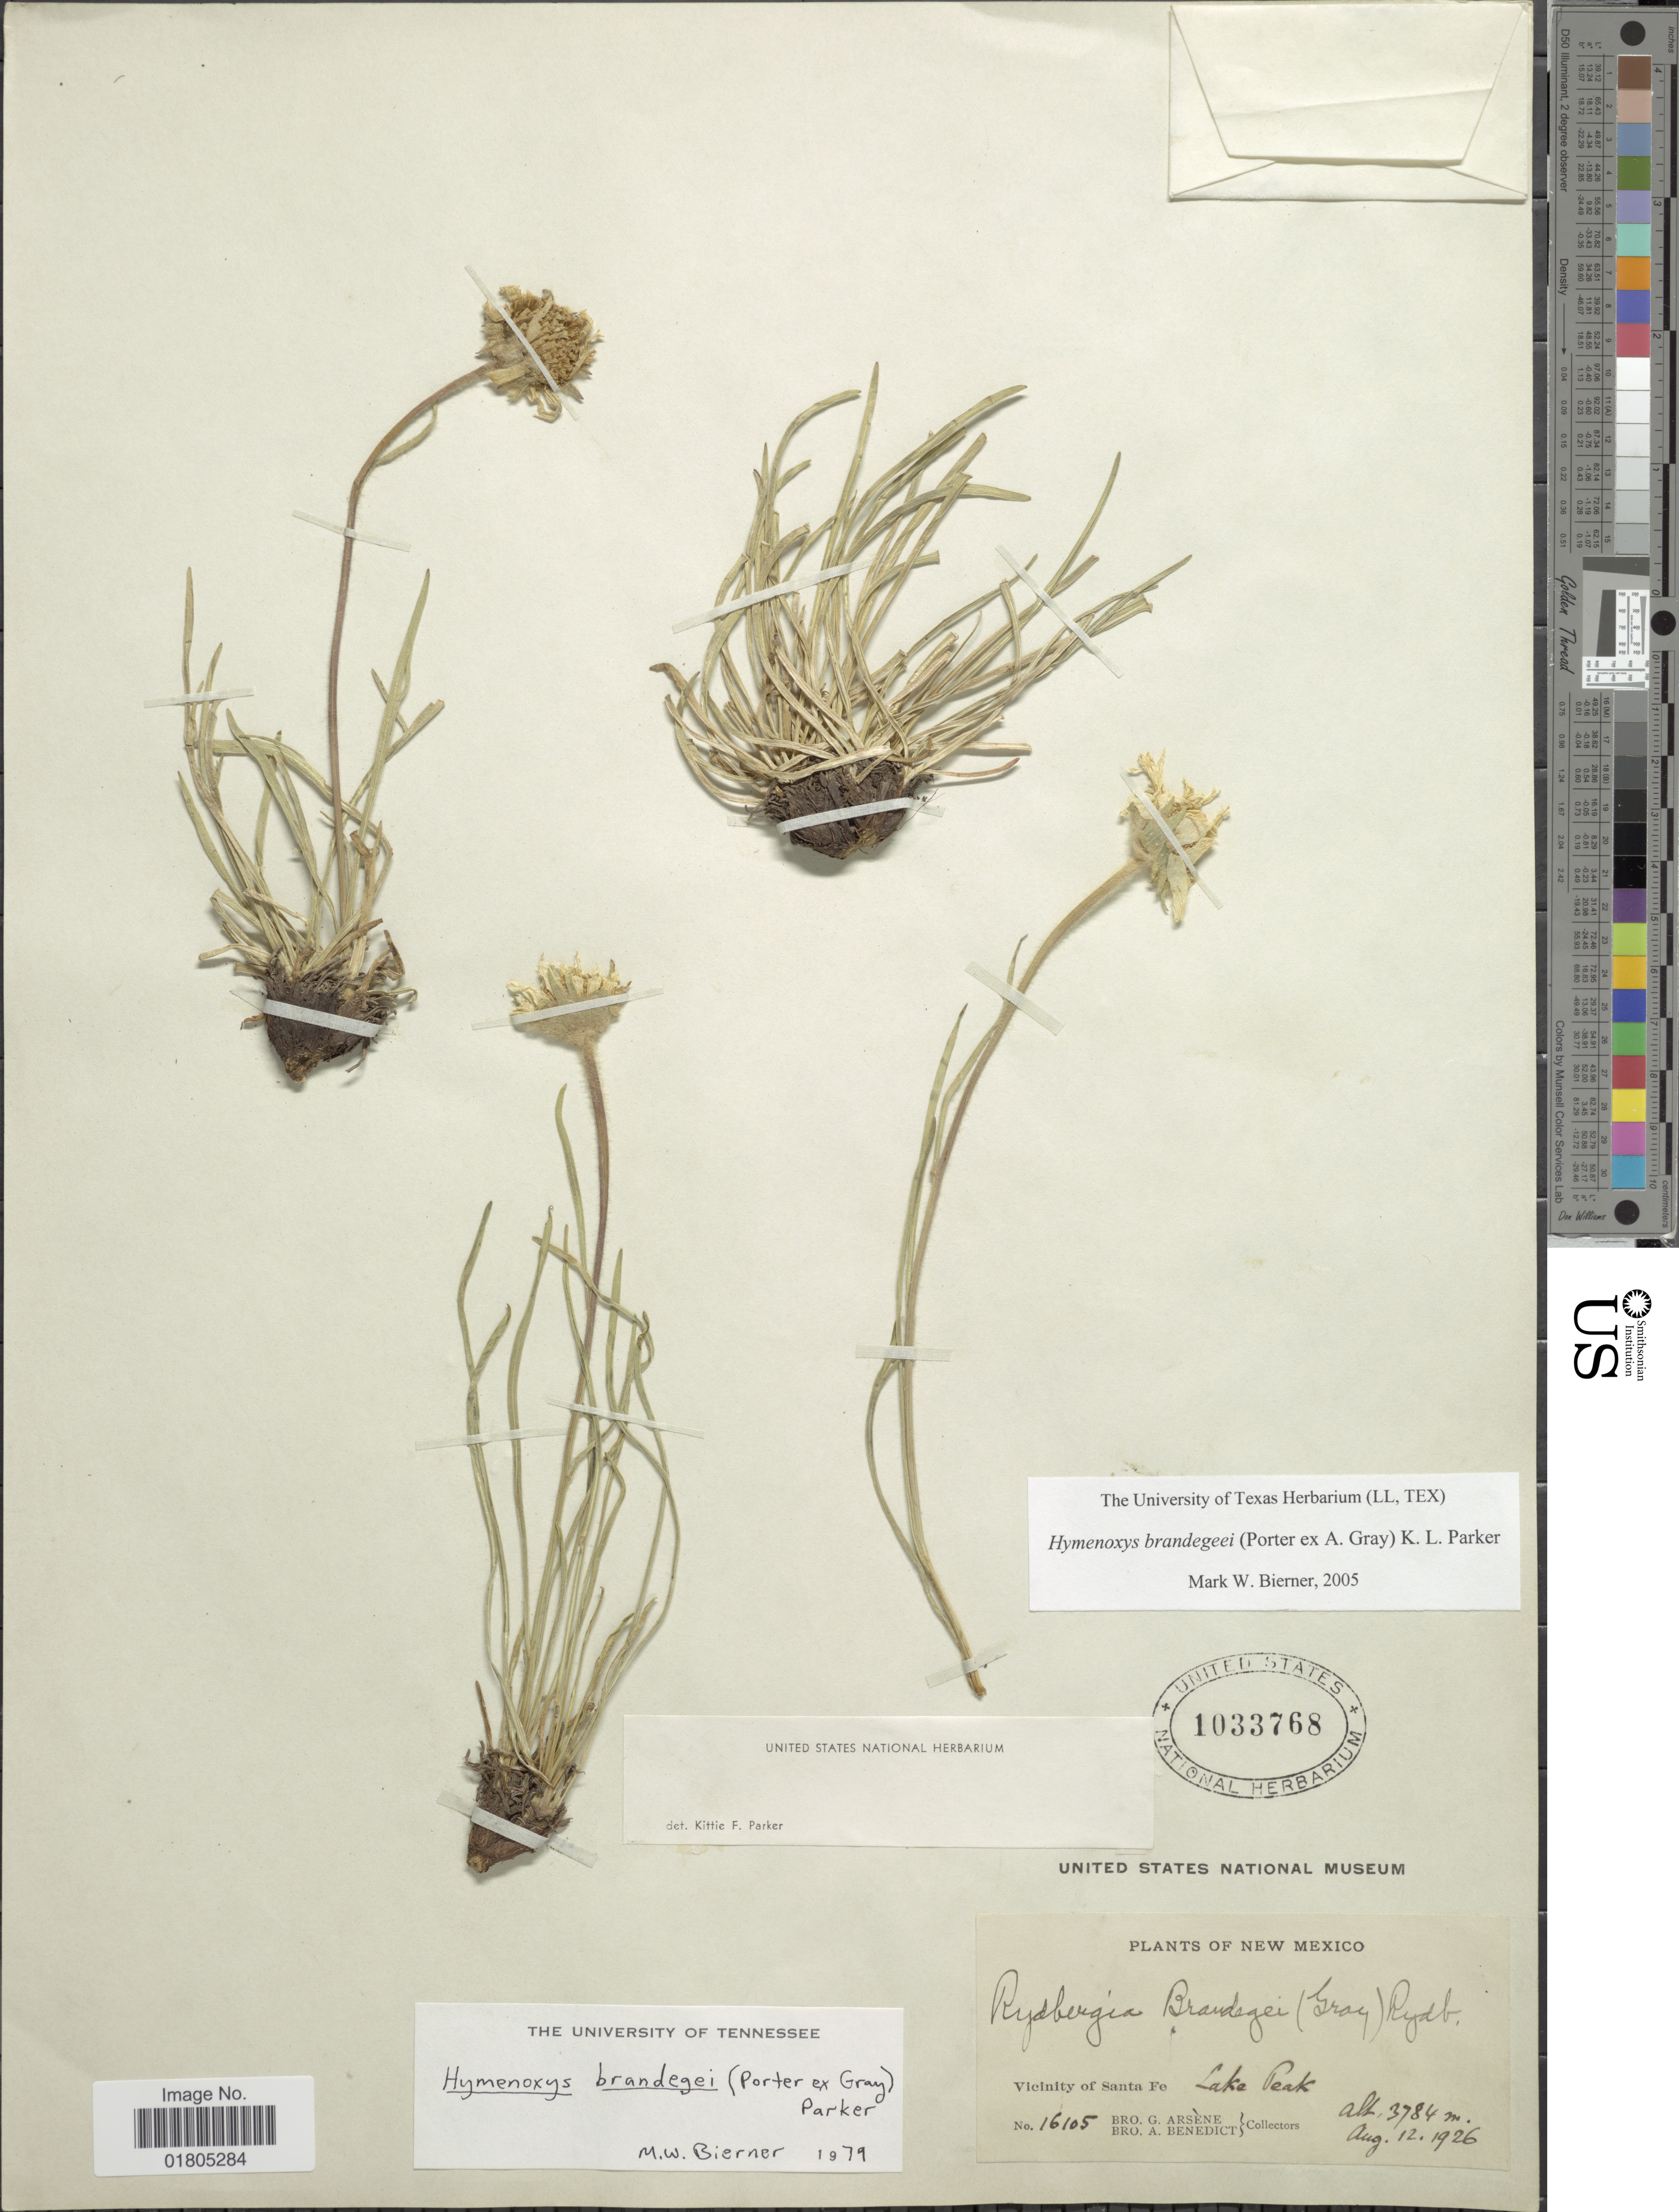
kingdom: Plantae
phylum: Tracheophyta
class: Magnoliopsida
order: Asterales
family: Asteraceae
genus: Actinea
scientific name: Actinea brandegeei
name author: (Porter ex A. Gray) Kuntze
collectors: Bro. G. Arsène & Bro. A. Benedict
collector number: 16105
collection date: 1926-08-12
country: United States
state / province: New Mexico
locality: Vicinity of Santa Fe, Lake Peak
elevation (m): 3784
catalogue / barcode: US 1033768